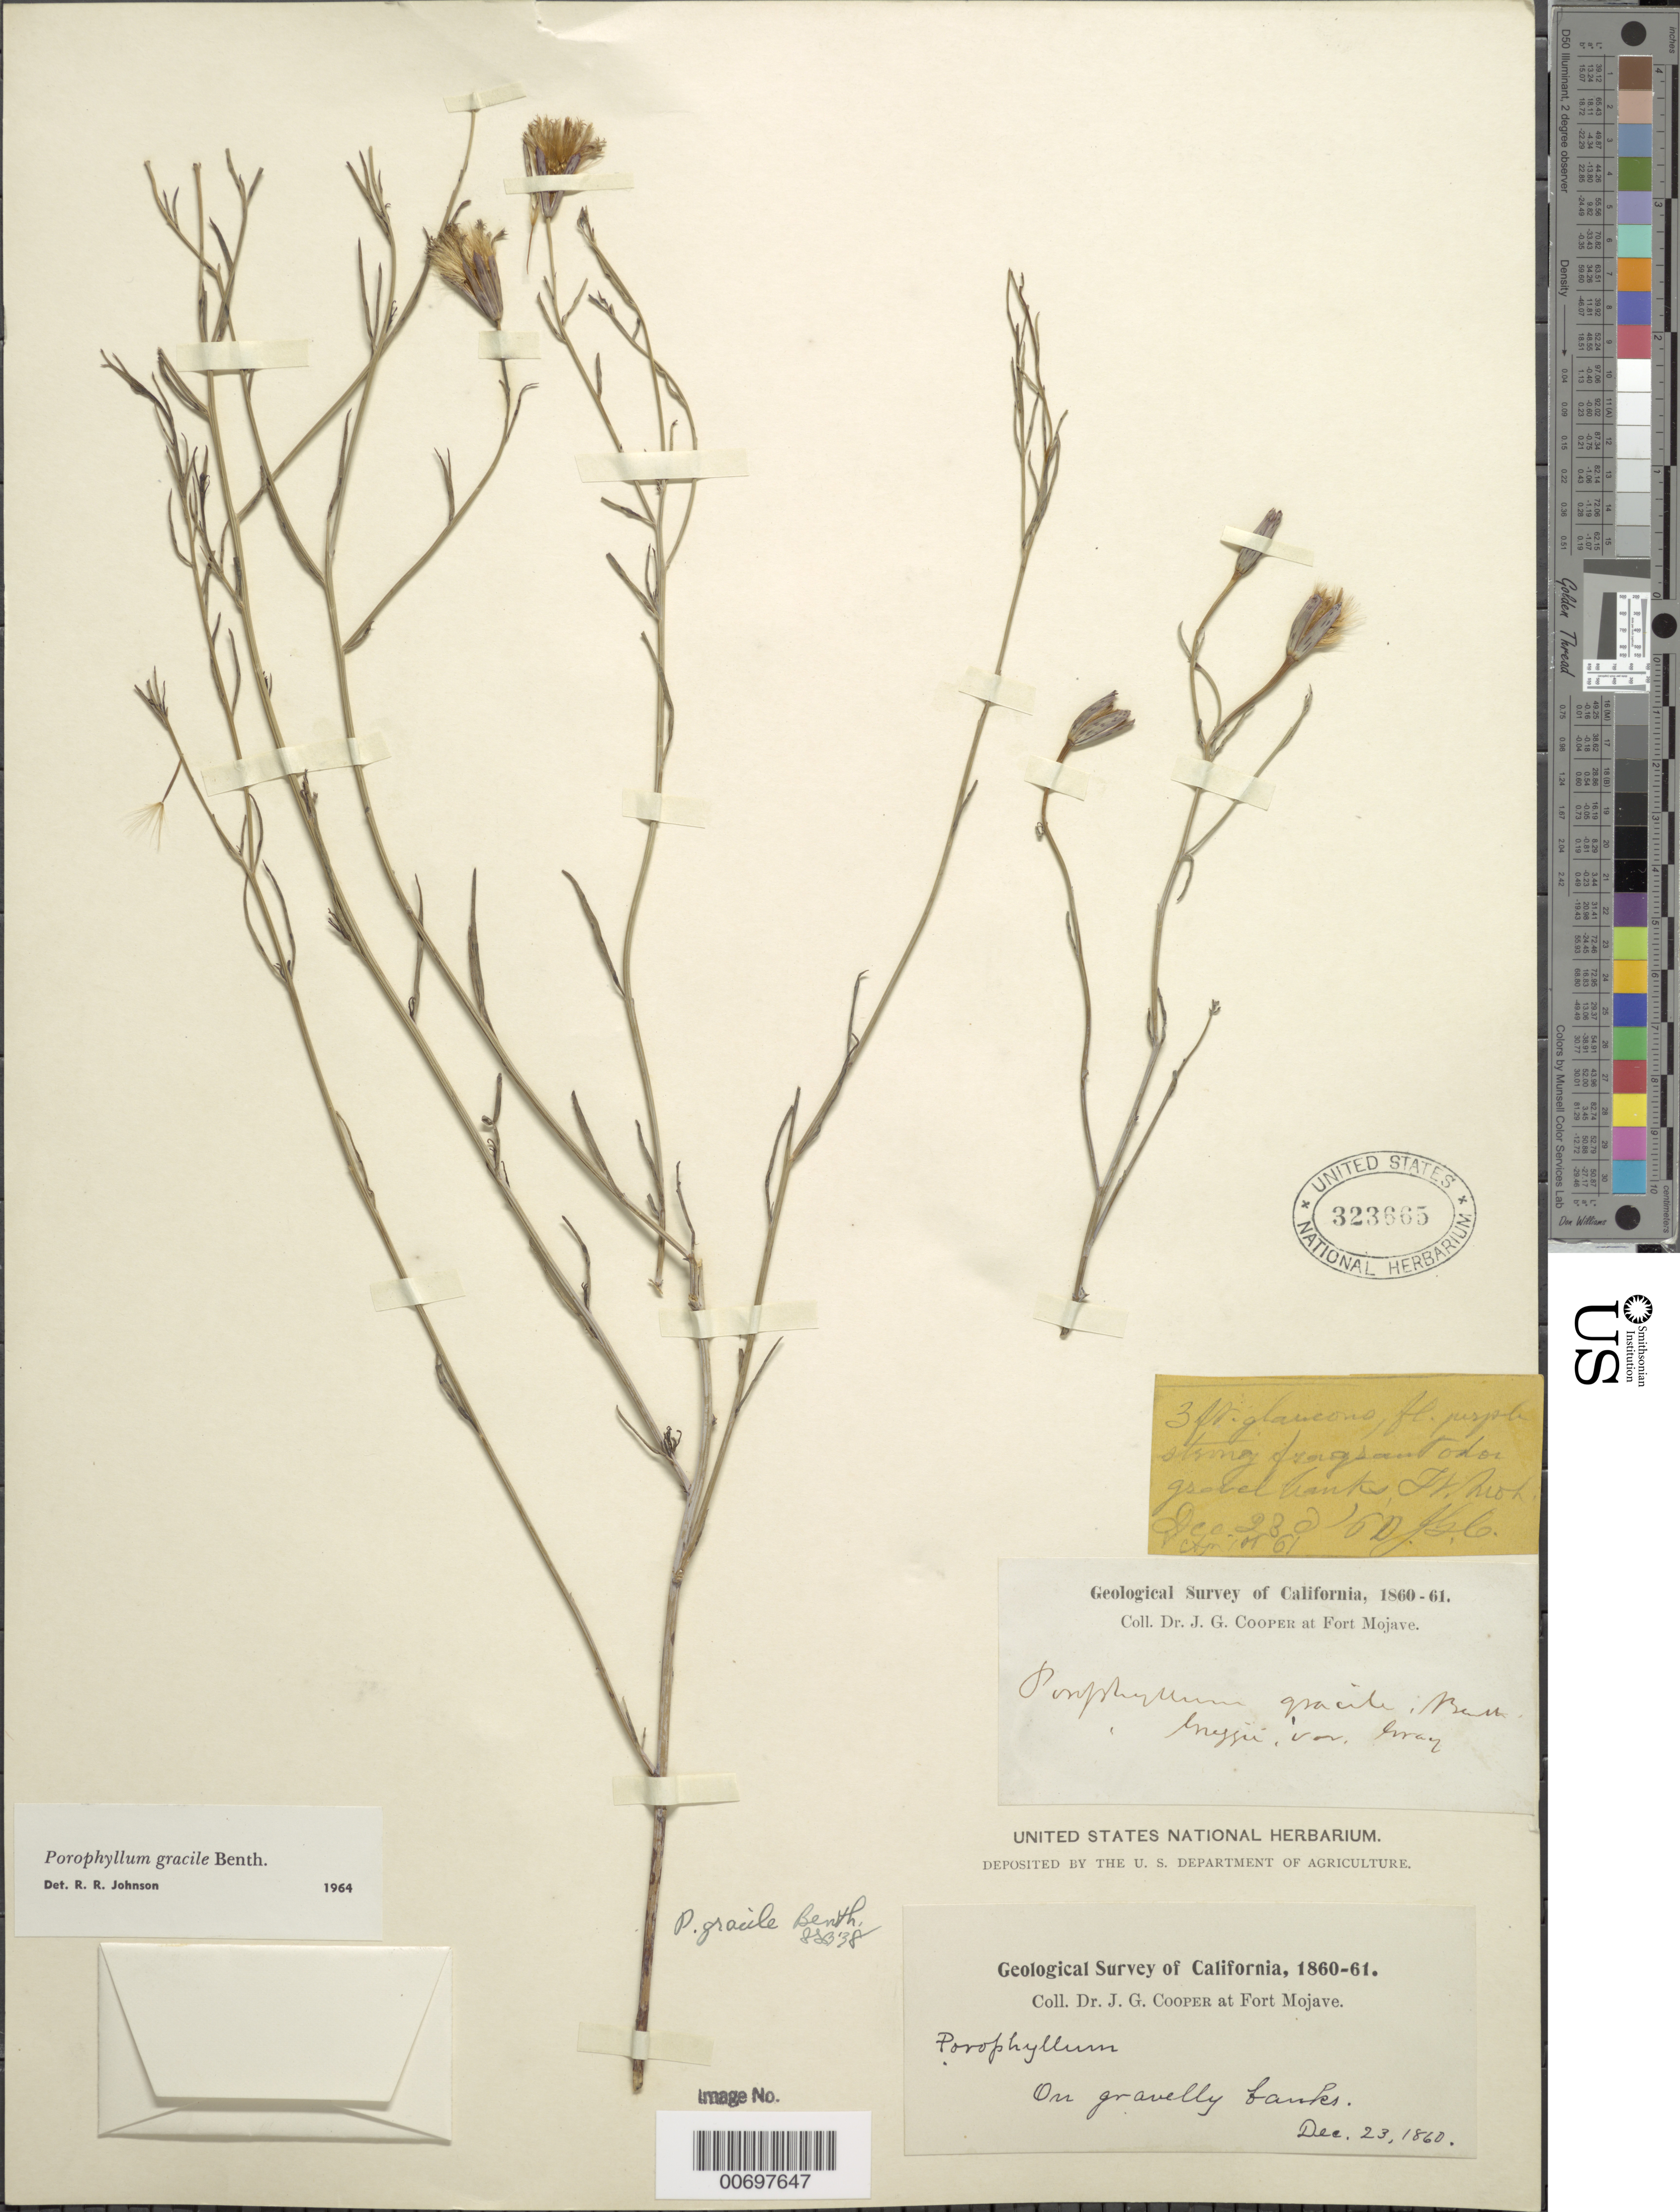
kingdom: Plantae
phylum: Tracheophyta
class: Magnoliopsida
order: Asterales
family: Asteraceae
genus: Porophyllum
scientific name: Porophyllum gracile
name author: Benth.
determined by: Johnson, R. R.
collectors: J. G. Cooper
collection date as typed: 23 Dec 1860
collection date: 1860-12-23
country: United States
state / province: California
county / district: San Bernardino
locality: Fort Mojave.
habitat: On gravelly banks.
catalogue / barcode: US 323665